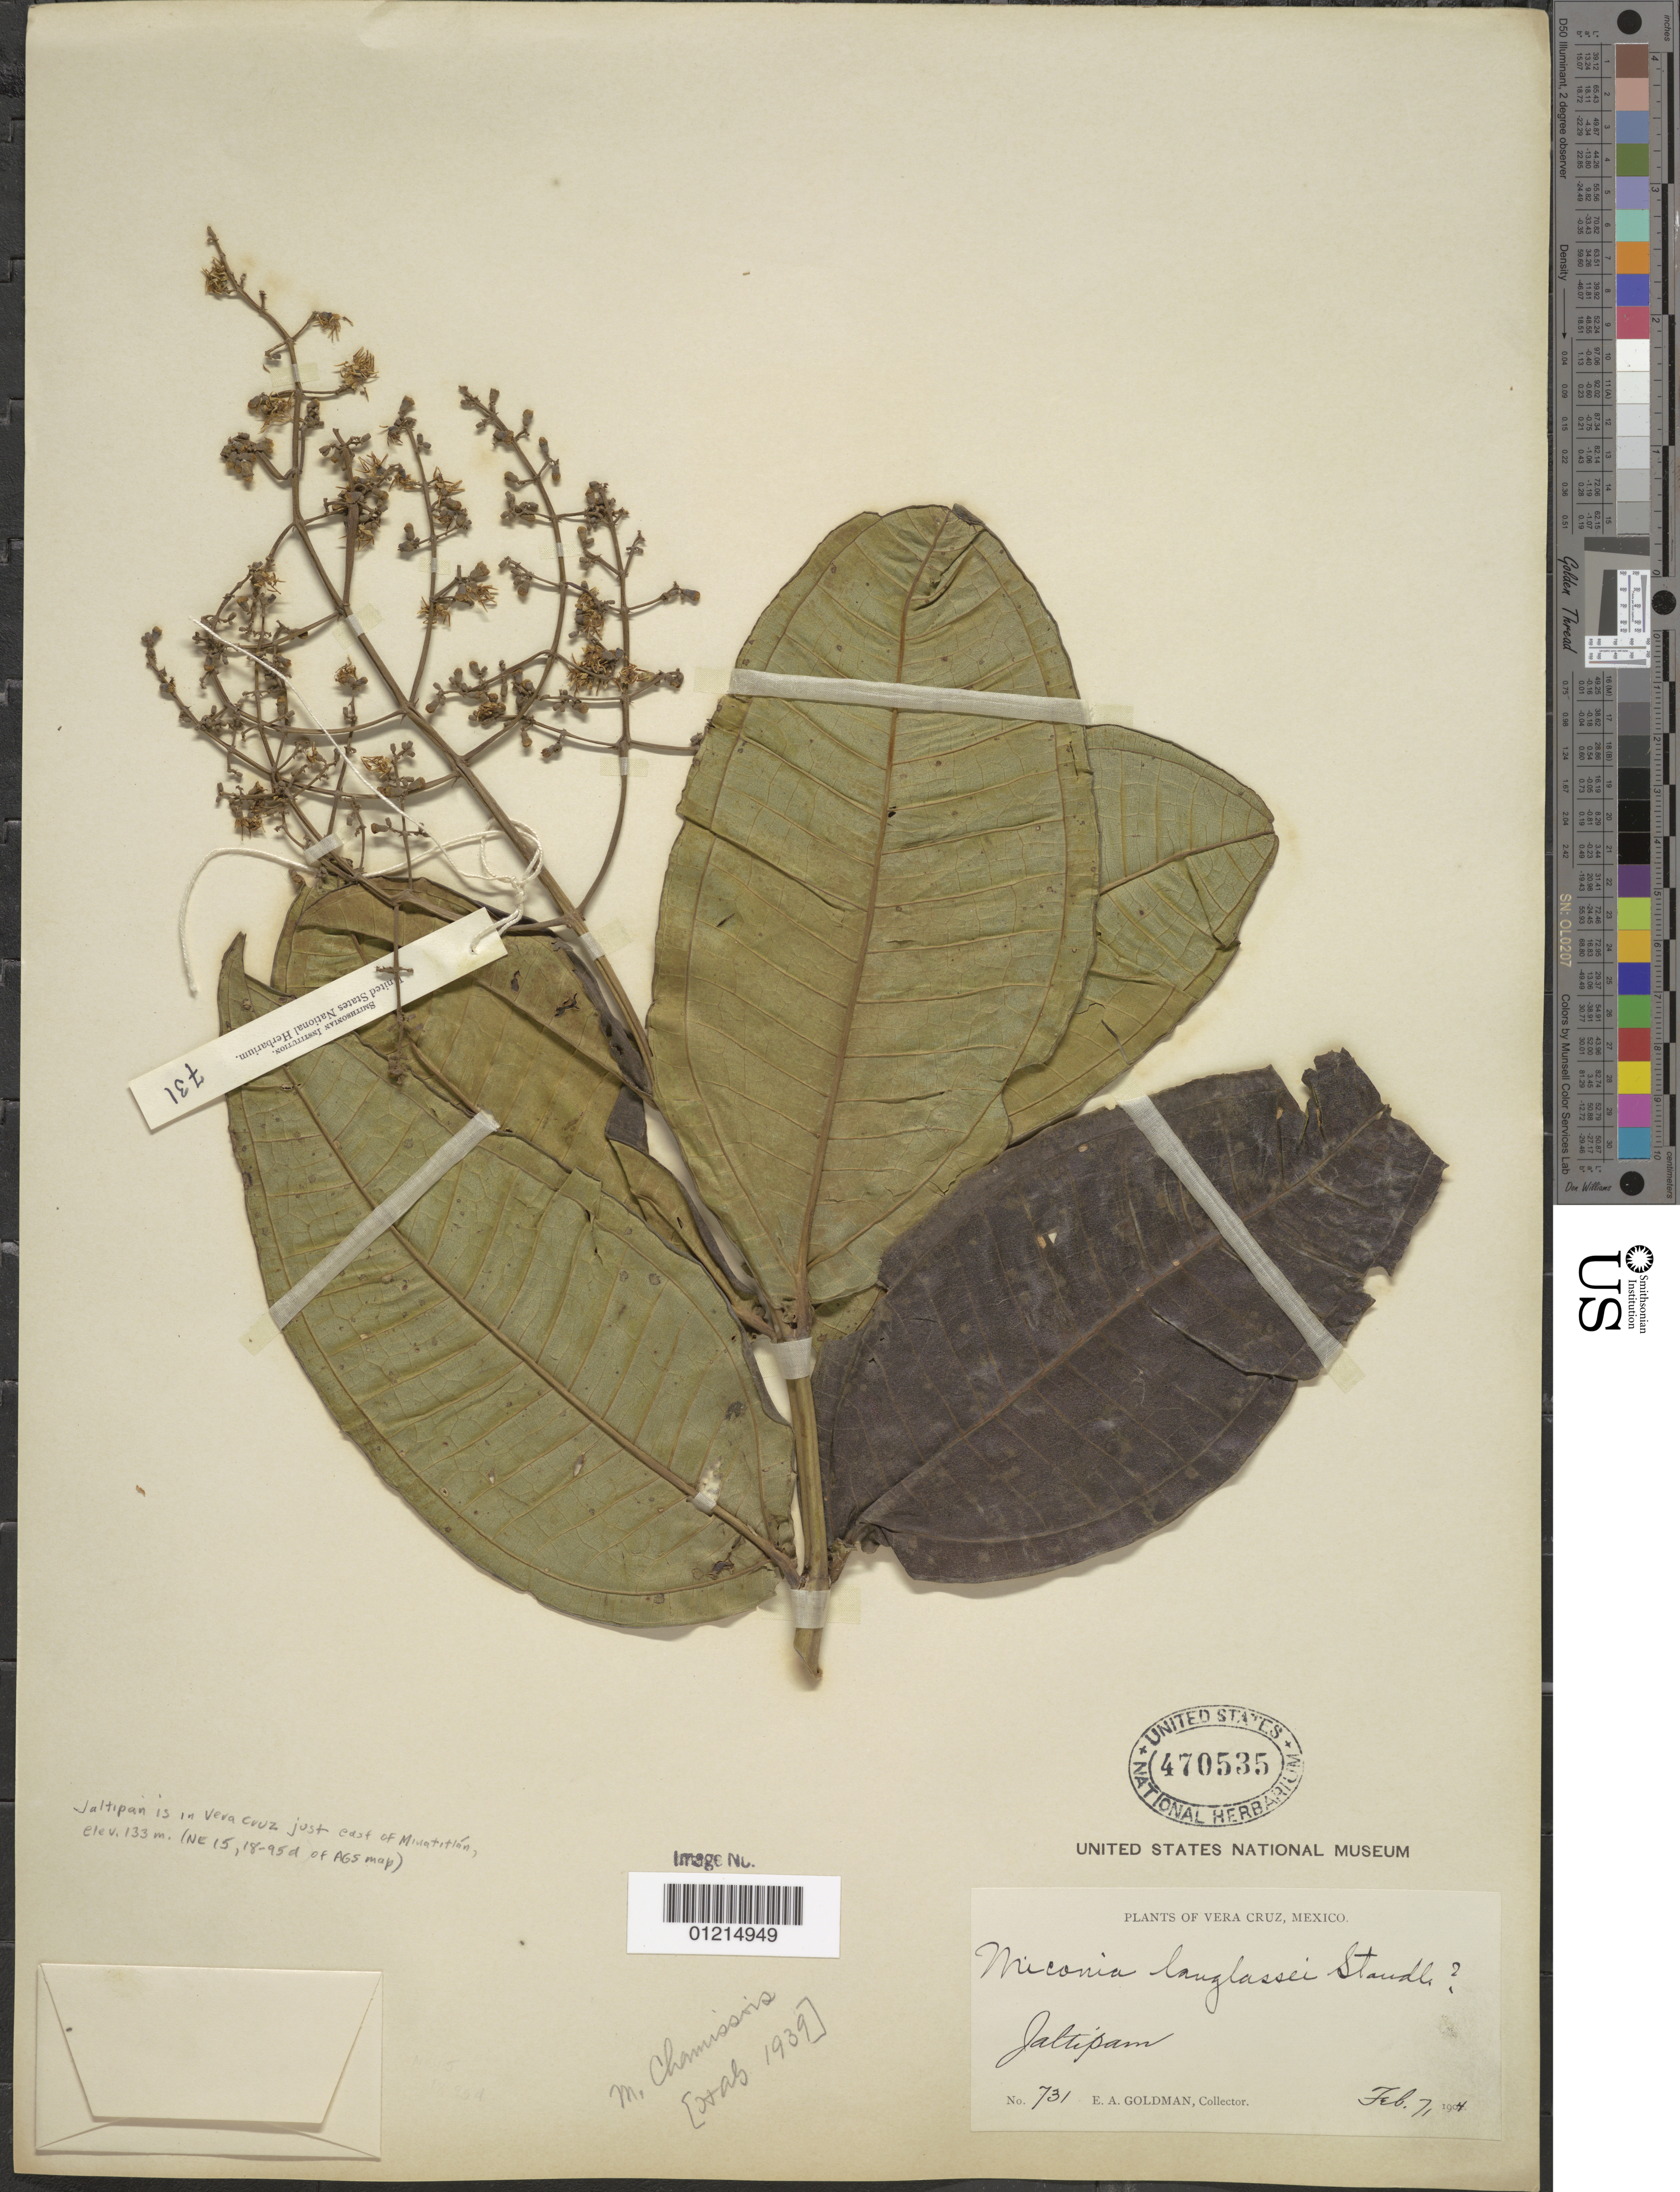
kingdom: Plantae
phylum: Tracheophyta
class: Magnoliopsida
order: Myrtales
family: Melastomataceae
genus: Miconia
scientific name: Miconia chamissois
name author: Naudin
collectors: E. A. Goldman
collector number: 731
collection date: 1904-02-07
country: Mexico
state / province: Veracruz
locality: Jaltipam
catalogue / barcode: US 470535